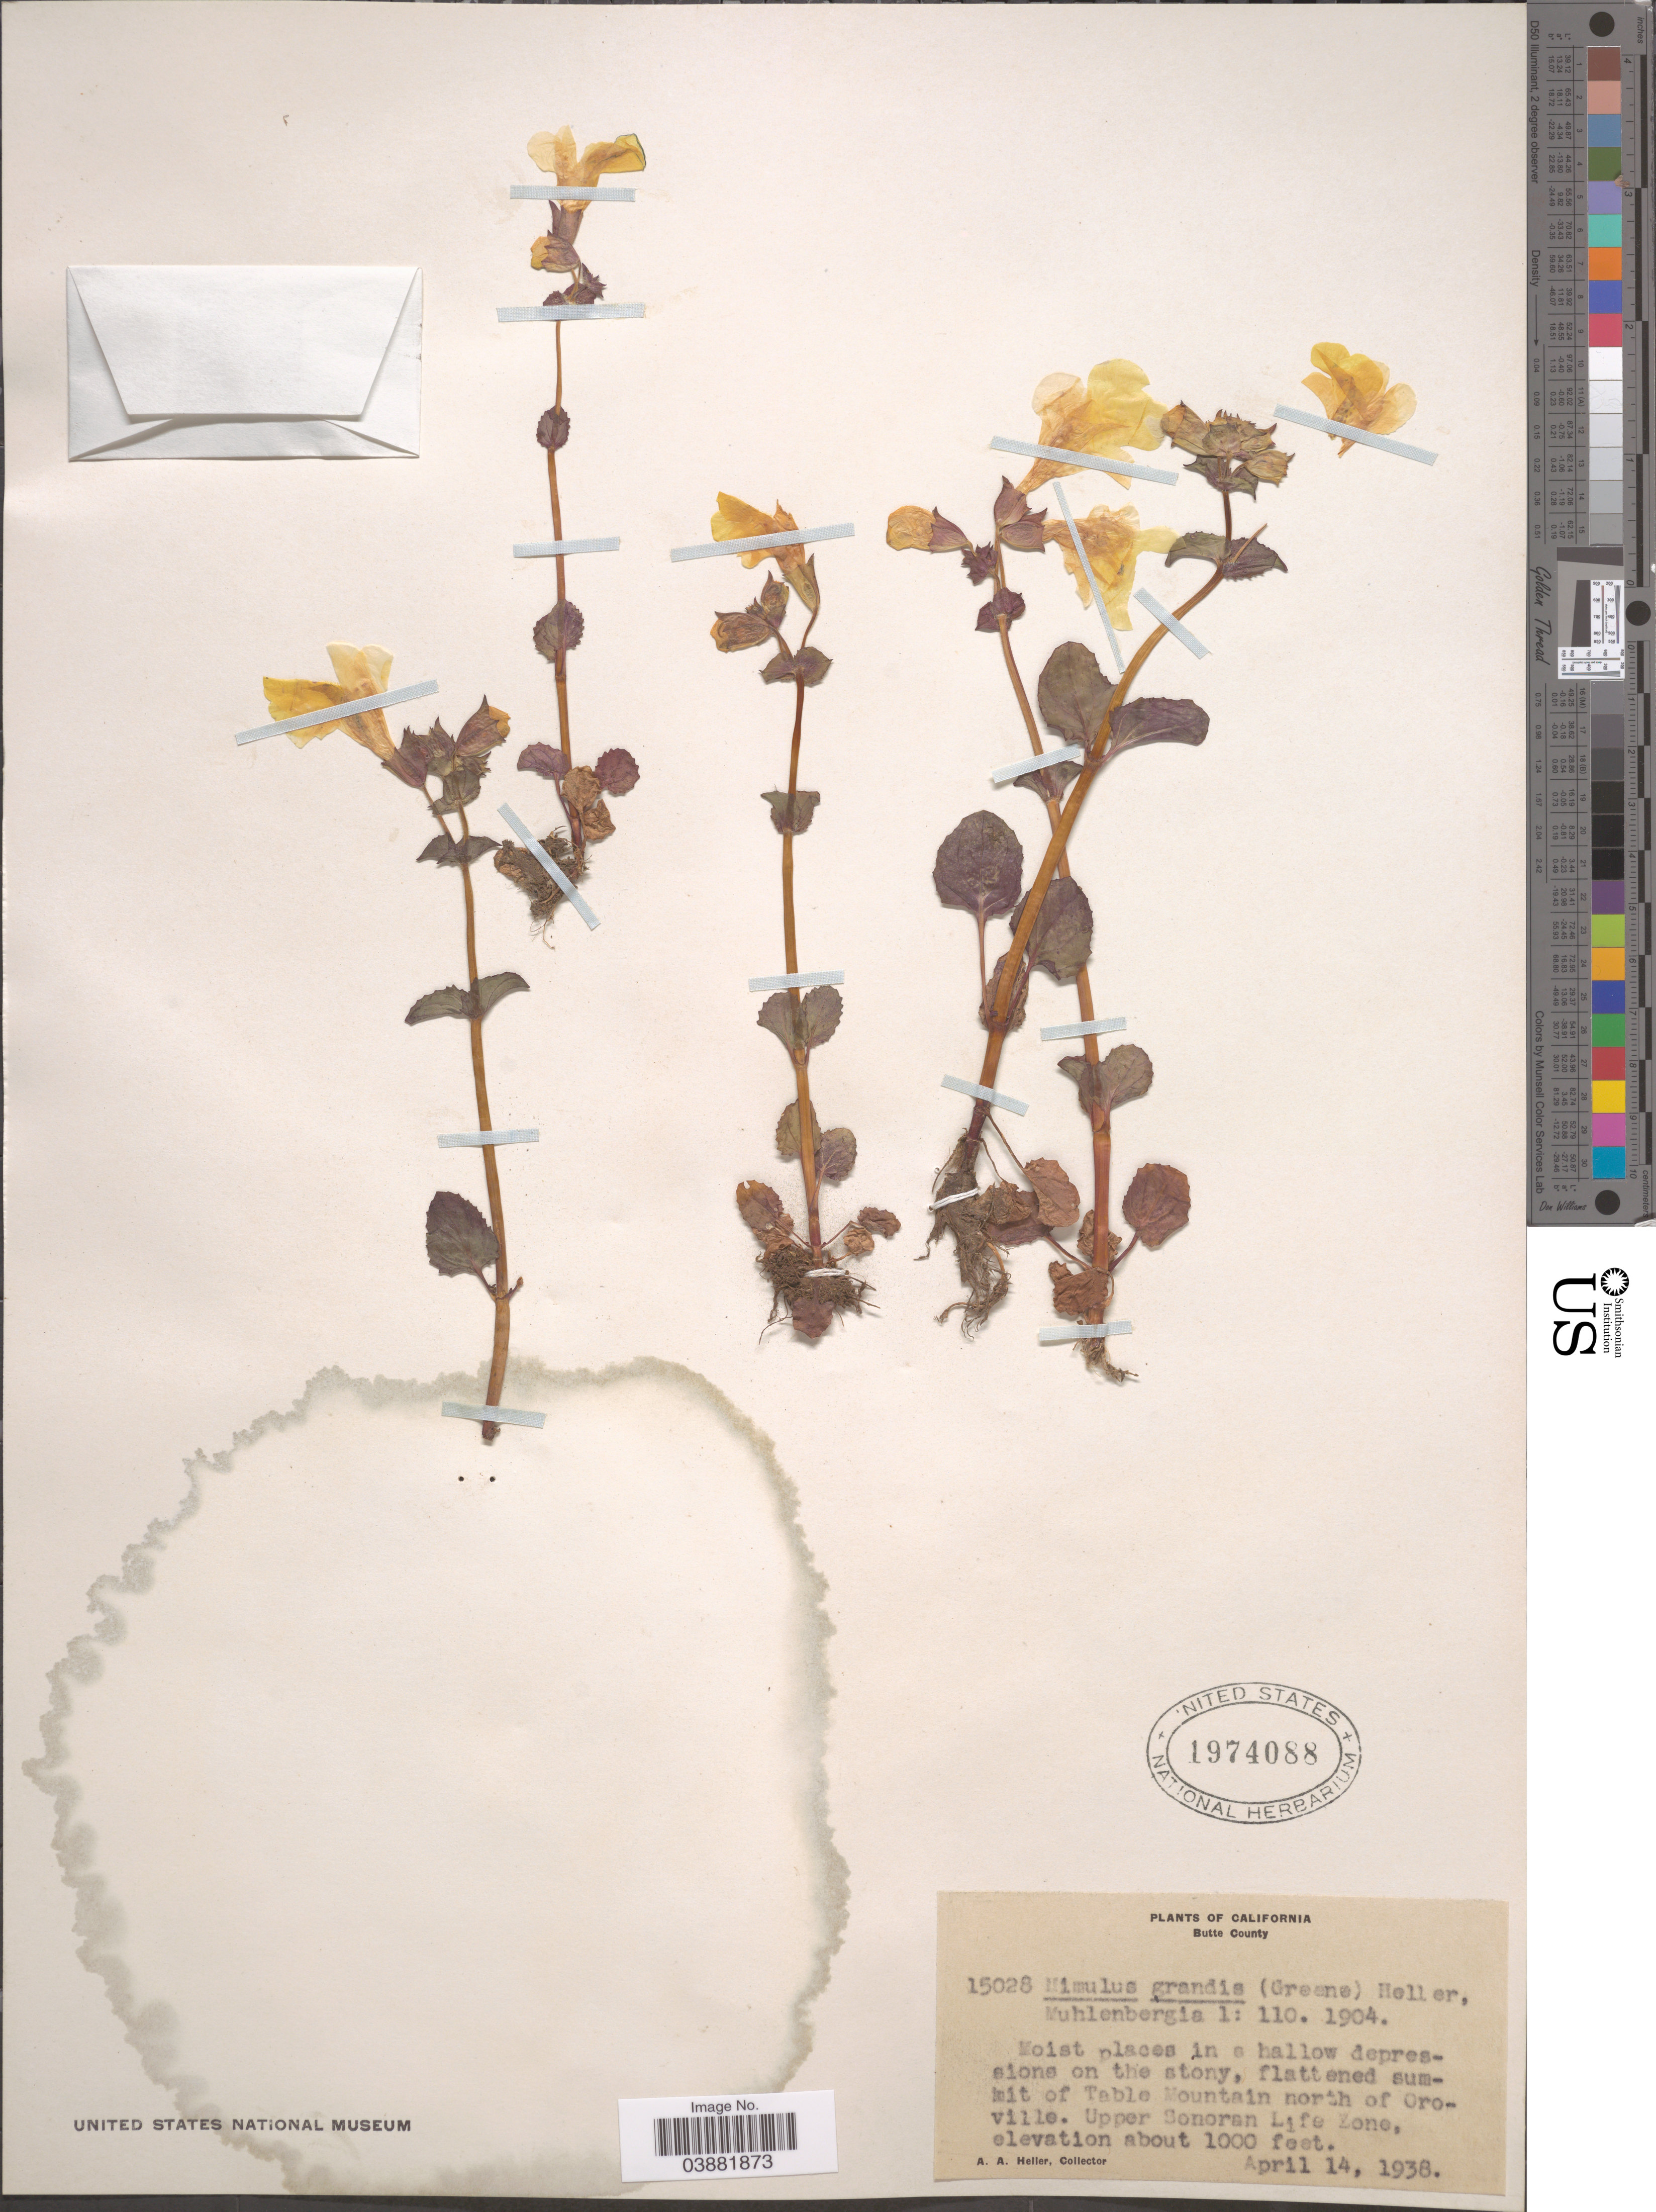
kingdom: Plantae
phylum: Tracheophyta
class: Magnoliopsida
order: Lamiales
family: Phrymaceae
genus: Mimulus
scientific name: Mimulus guttatus var. grandis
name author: Greene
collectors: A. A. Heller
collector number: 15028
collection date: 1938-07-14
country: United States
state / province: California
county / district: Butte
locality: Butte County. Flattened summit of Table Mountain north of Oroville. Upper Sonoran Life Zone.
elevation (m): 305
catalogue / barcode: US 1974088